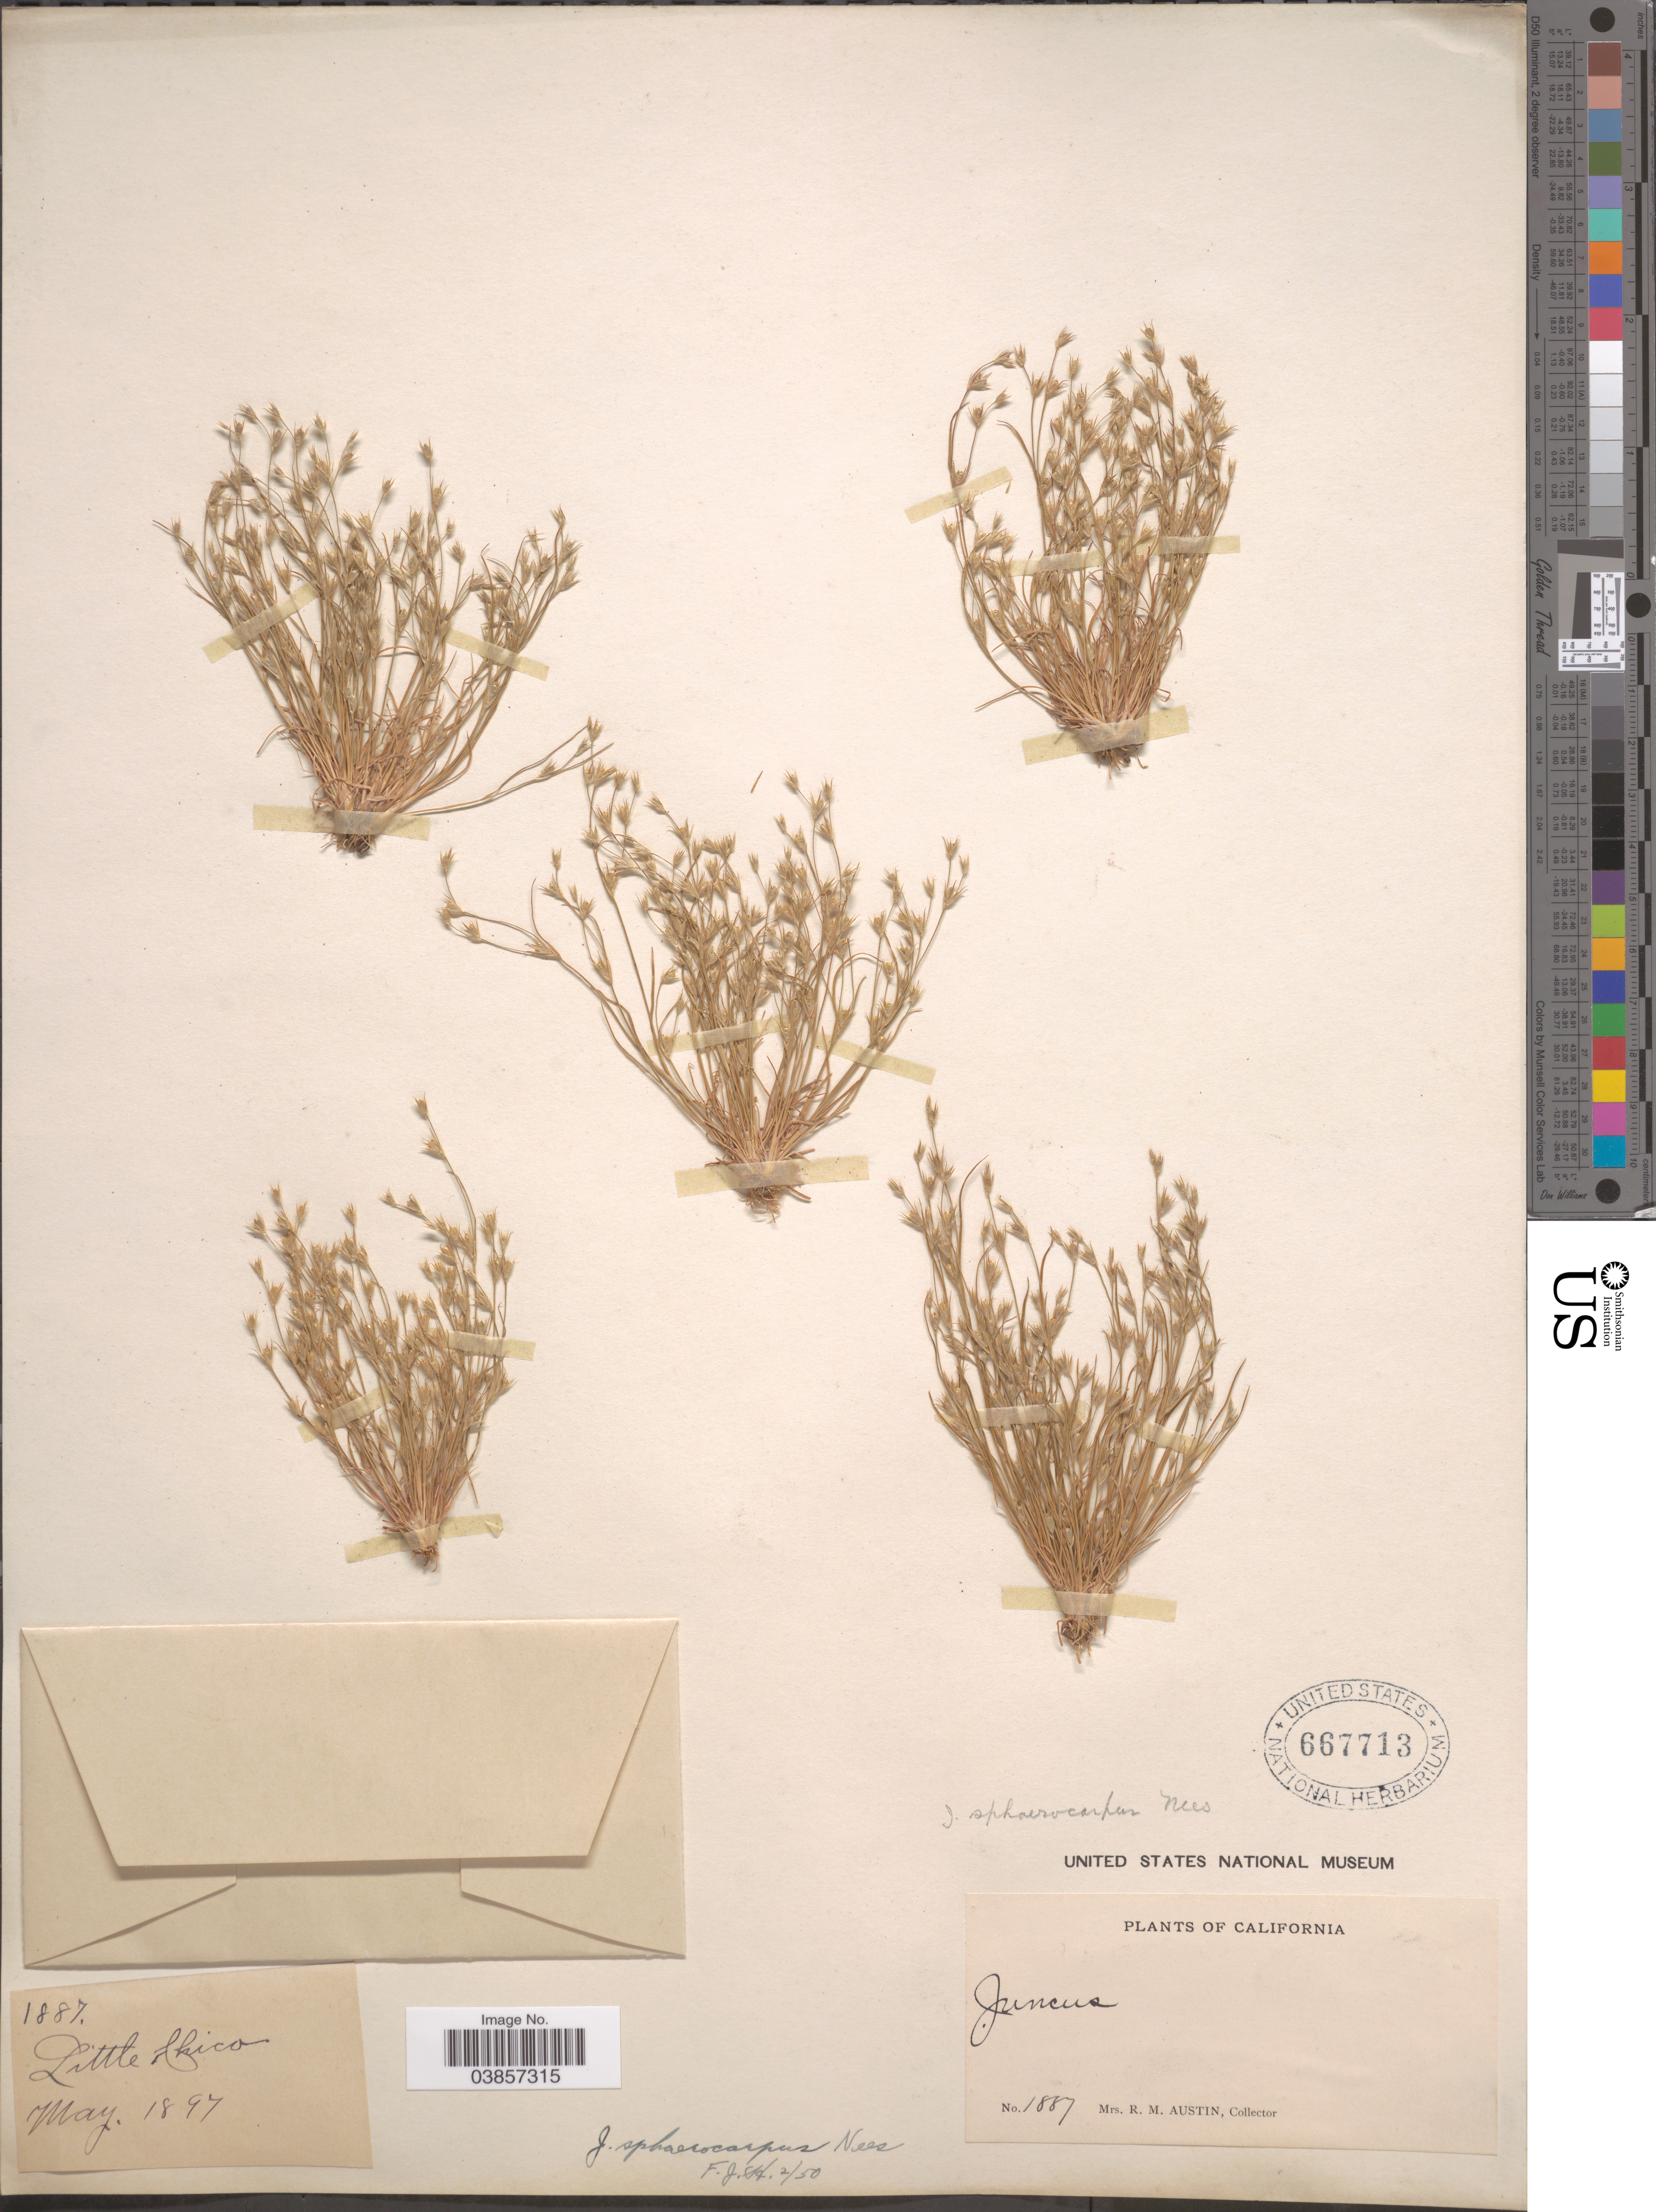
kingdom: Plantae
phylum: Tracheophyta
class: Liliopsida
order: Poales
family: Juncaceae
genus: Juncus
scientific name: Juncus sphaerocarpus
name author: Nees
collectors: R. Austin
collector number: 1887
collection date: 1897-05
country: United States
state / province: California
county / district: Butte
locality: Little Chico.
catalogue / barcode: US 667713